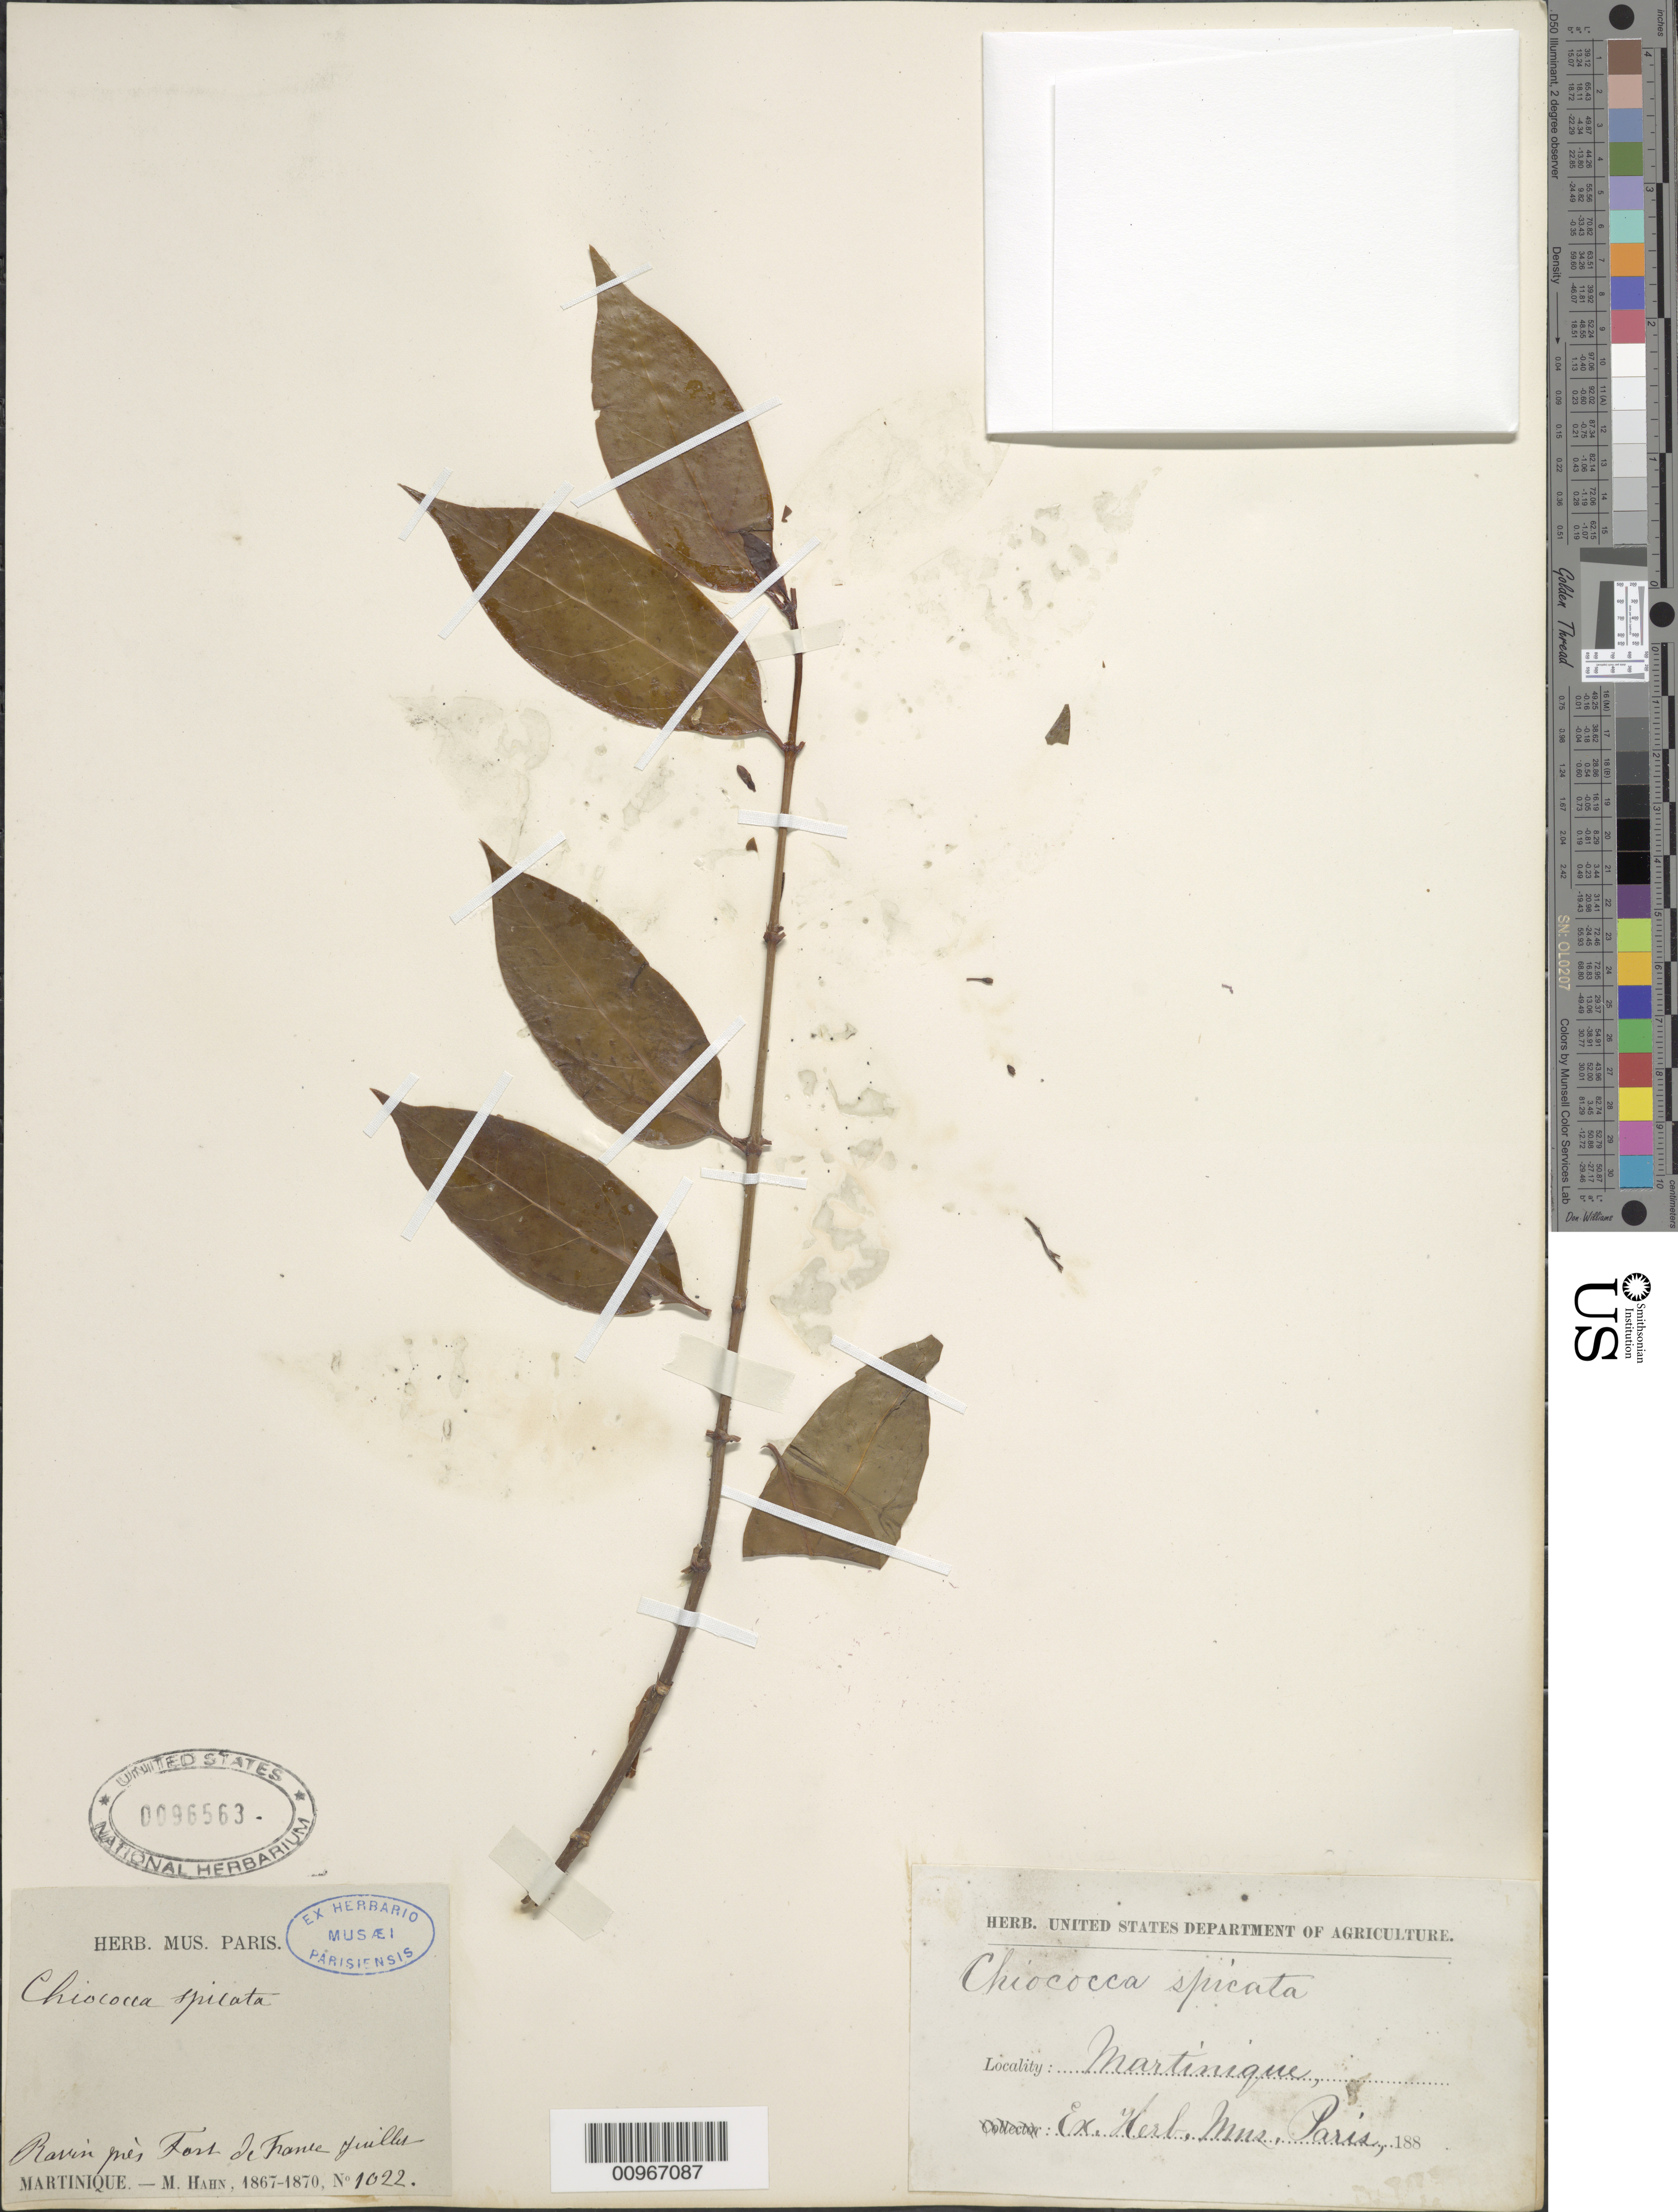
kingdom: Plantae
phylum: Tracheophyta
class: Magnoliopsida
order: Gentianales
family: Rubiaceae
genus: Chiococca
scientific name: Chiococca sp.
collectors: M. Hahn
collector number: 1022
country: Martinique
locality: Ravin pres Fort de Franic Juillet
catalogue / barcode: US 96563